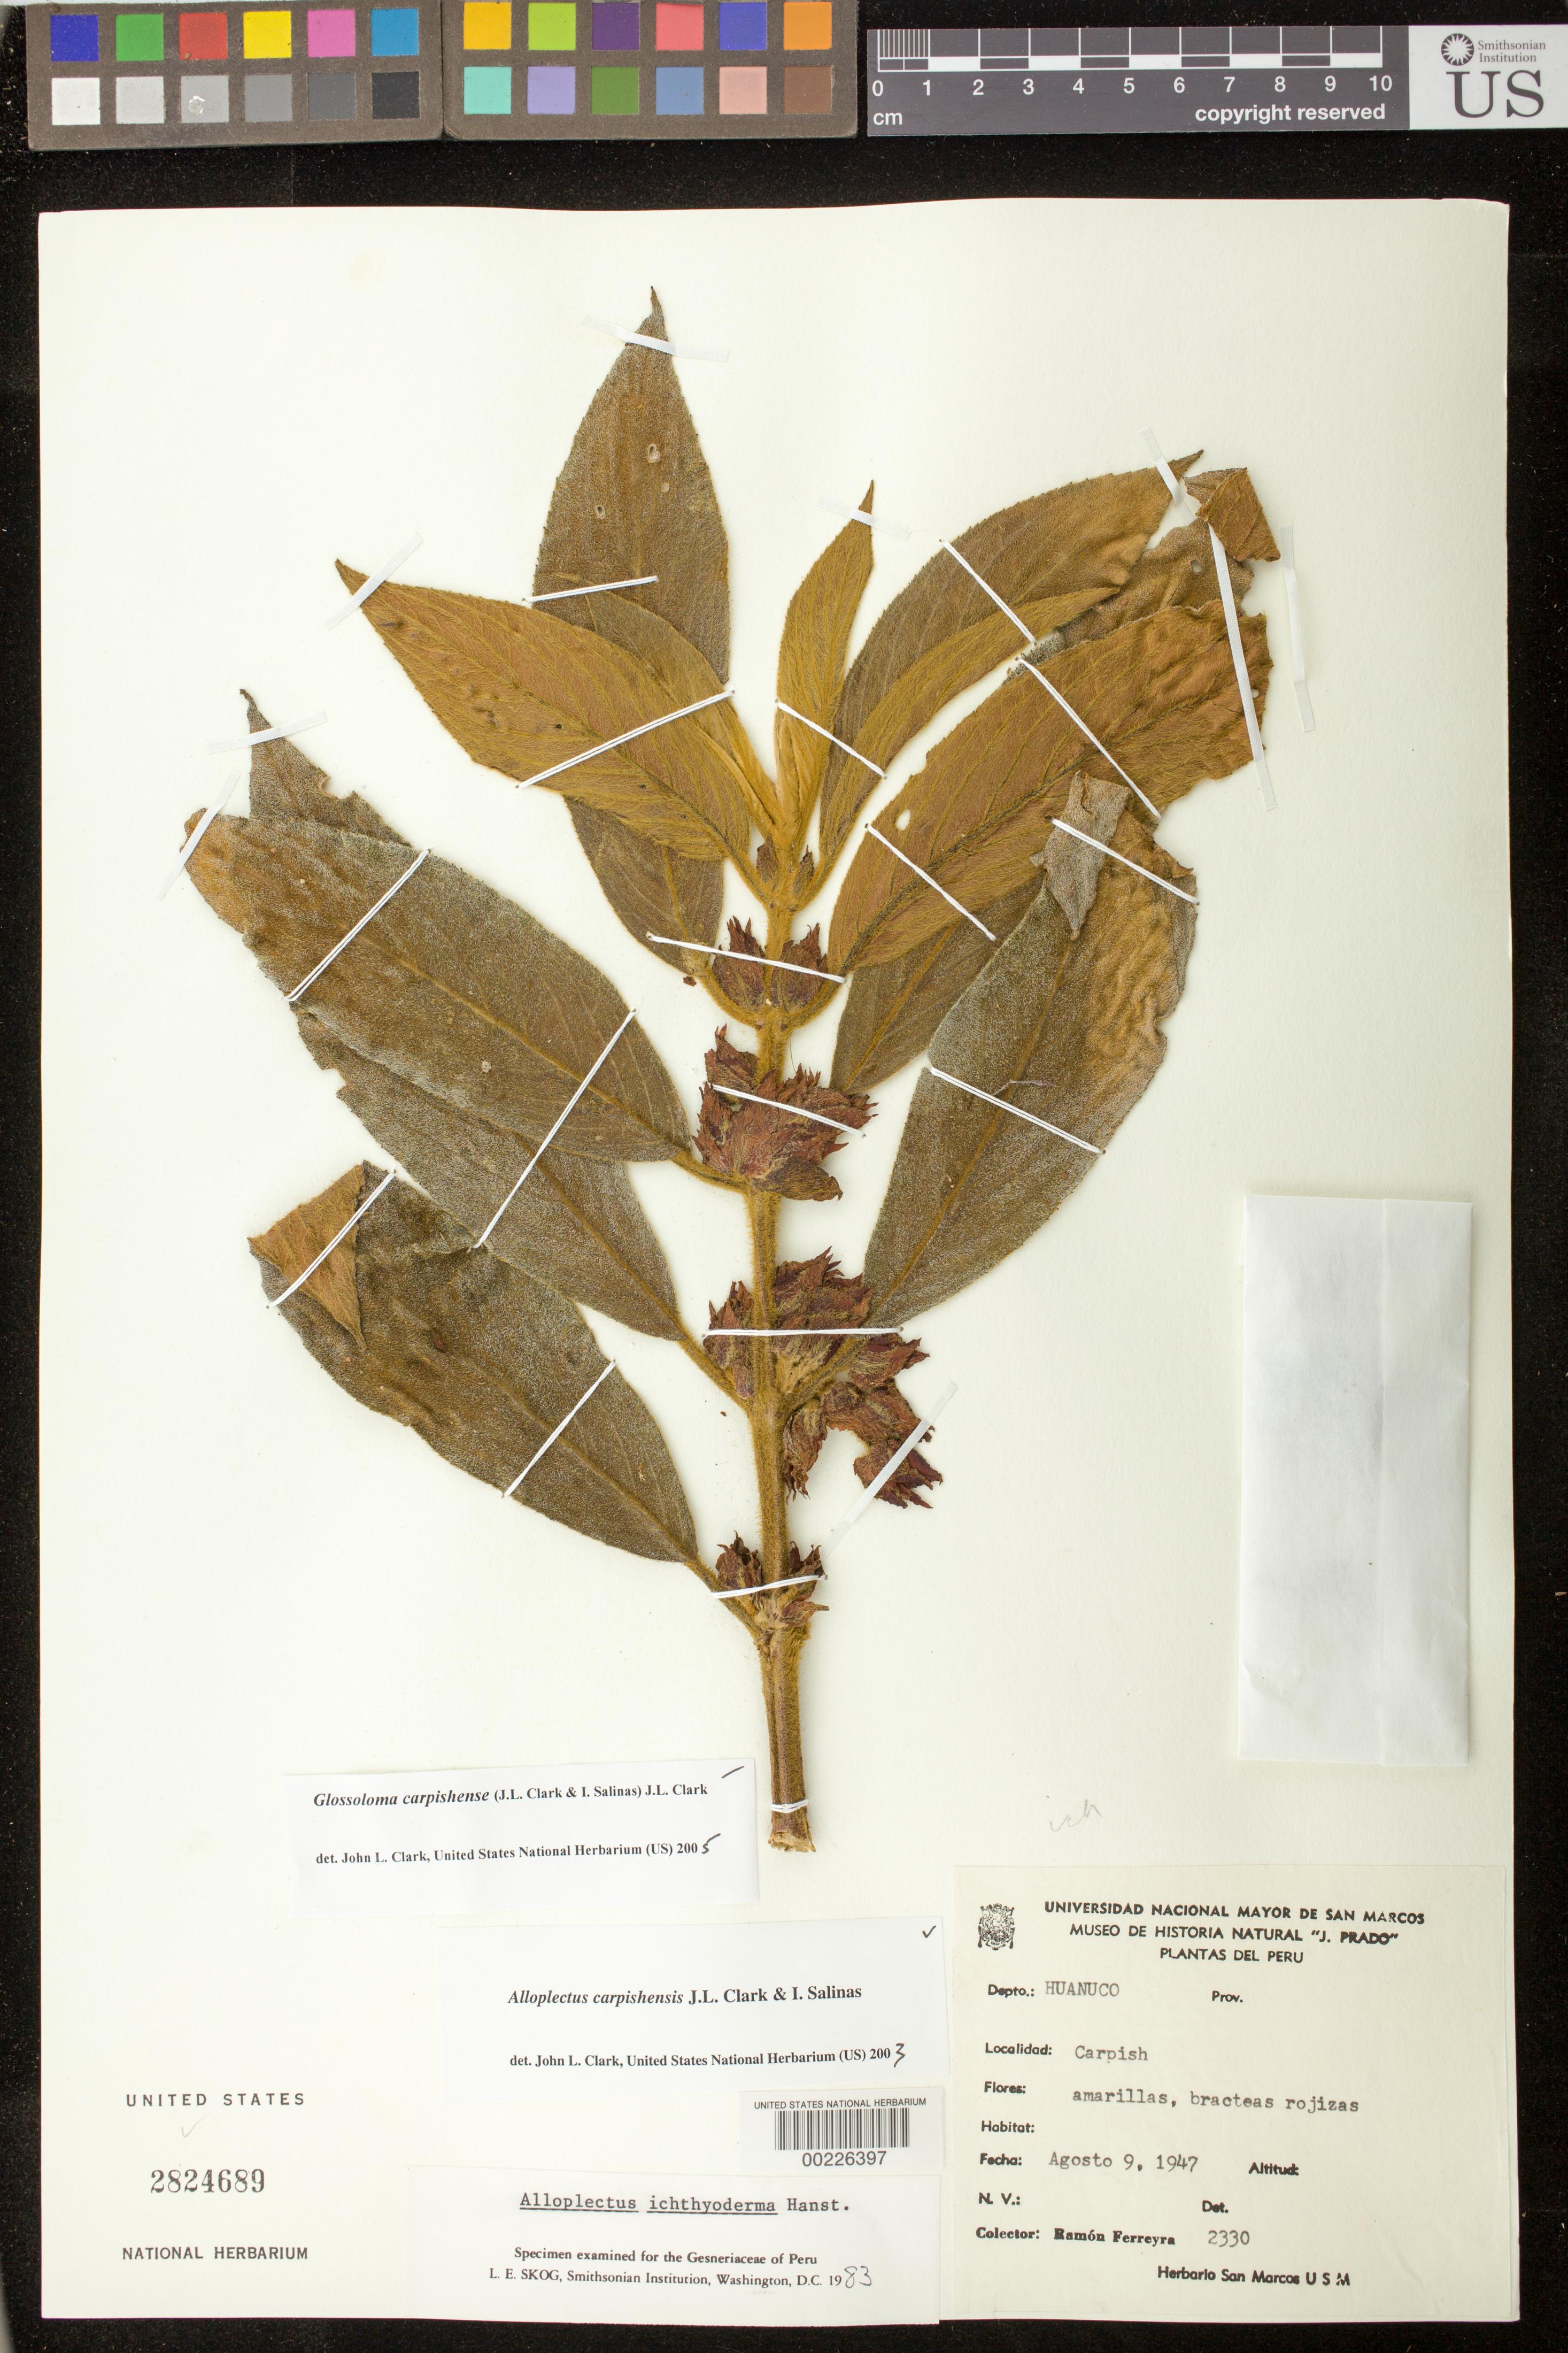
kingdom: Plantae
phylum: Tracheophyta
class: Magnoliopsida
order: Lamiales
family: Gesneriaceae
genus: Glossoloma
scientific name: Glossoloma carpishense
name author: (J.L. Clark & I. Salinas) J.L. Clark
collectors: R. A. Ferreyra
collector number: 2330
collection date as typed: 09 Aug 1947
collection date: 1947-08-09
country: Peru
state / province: Huánuco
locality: Carpish, summit between Huanuco and Tingo Maria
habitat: Subtropical forest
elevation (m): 2700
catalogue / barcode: US 2824689